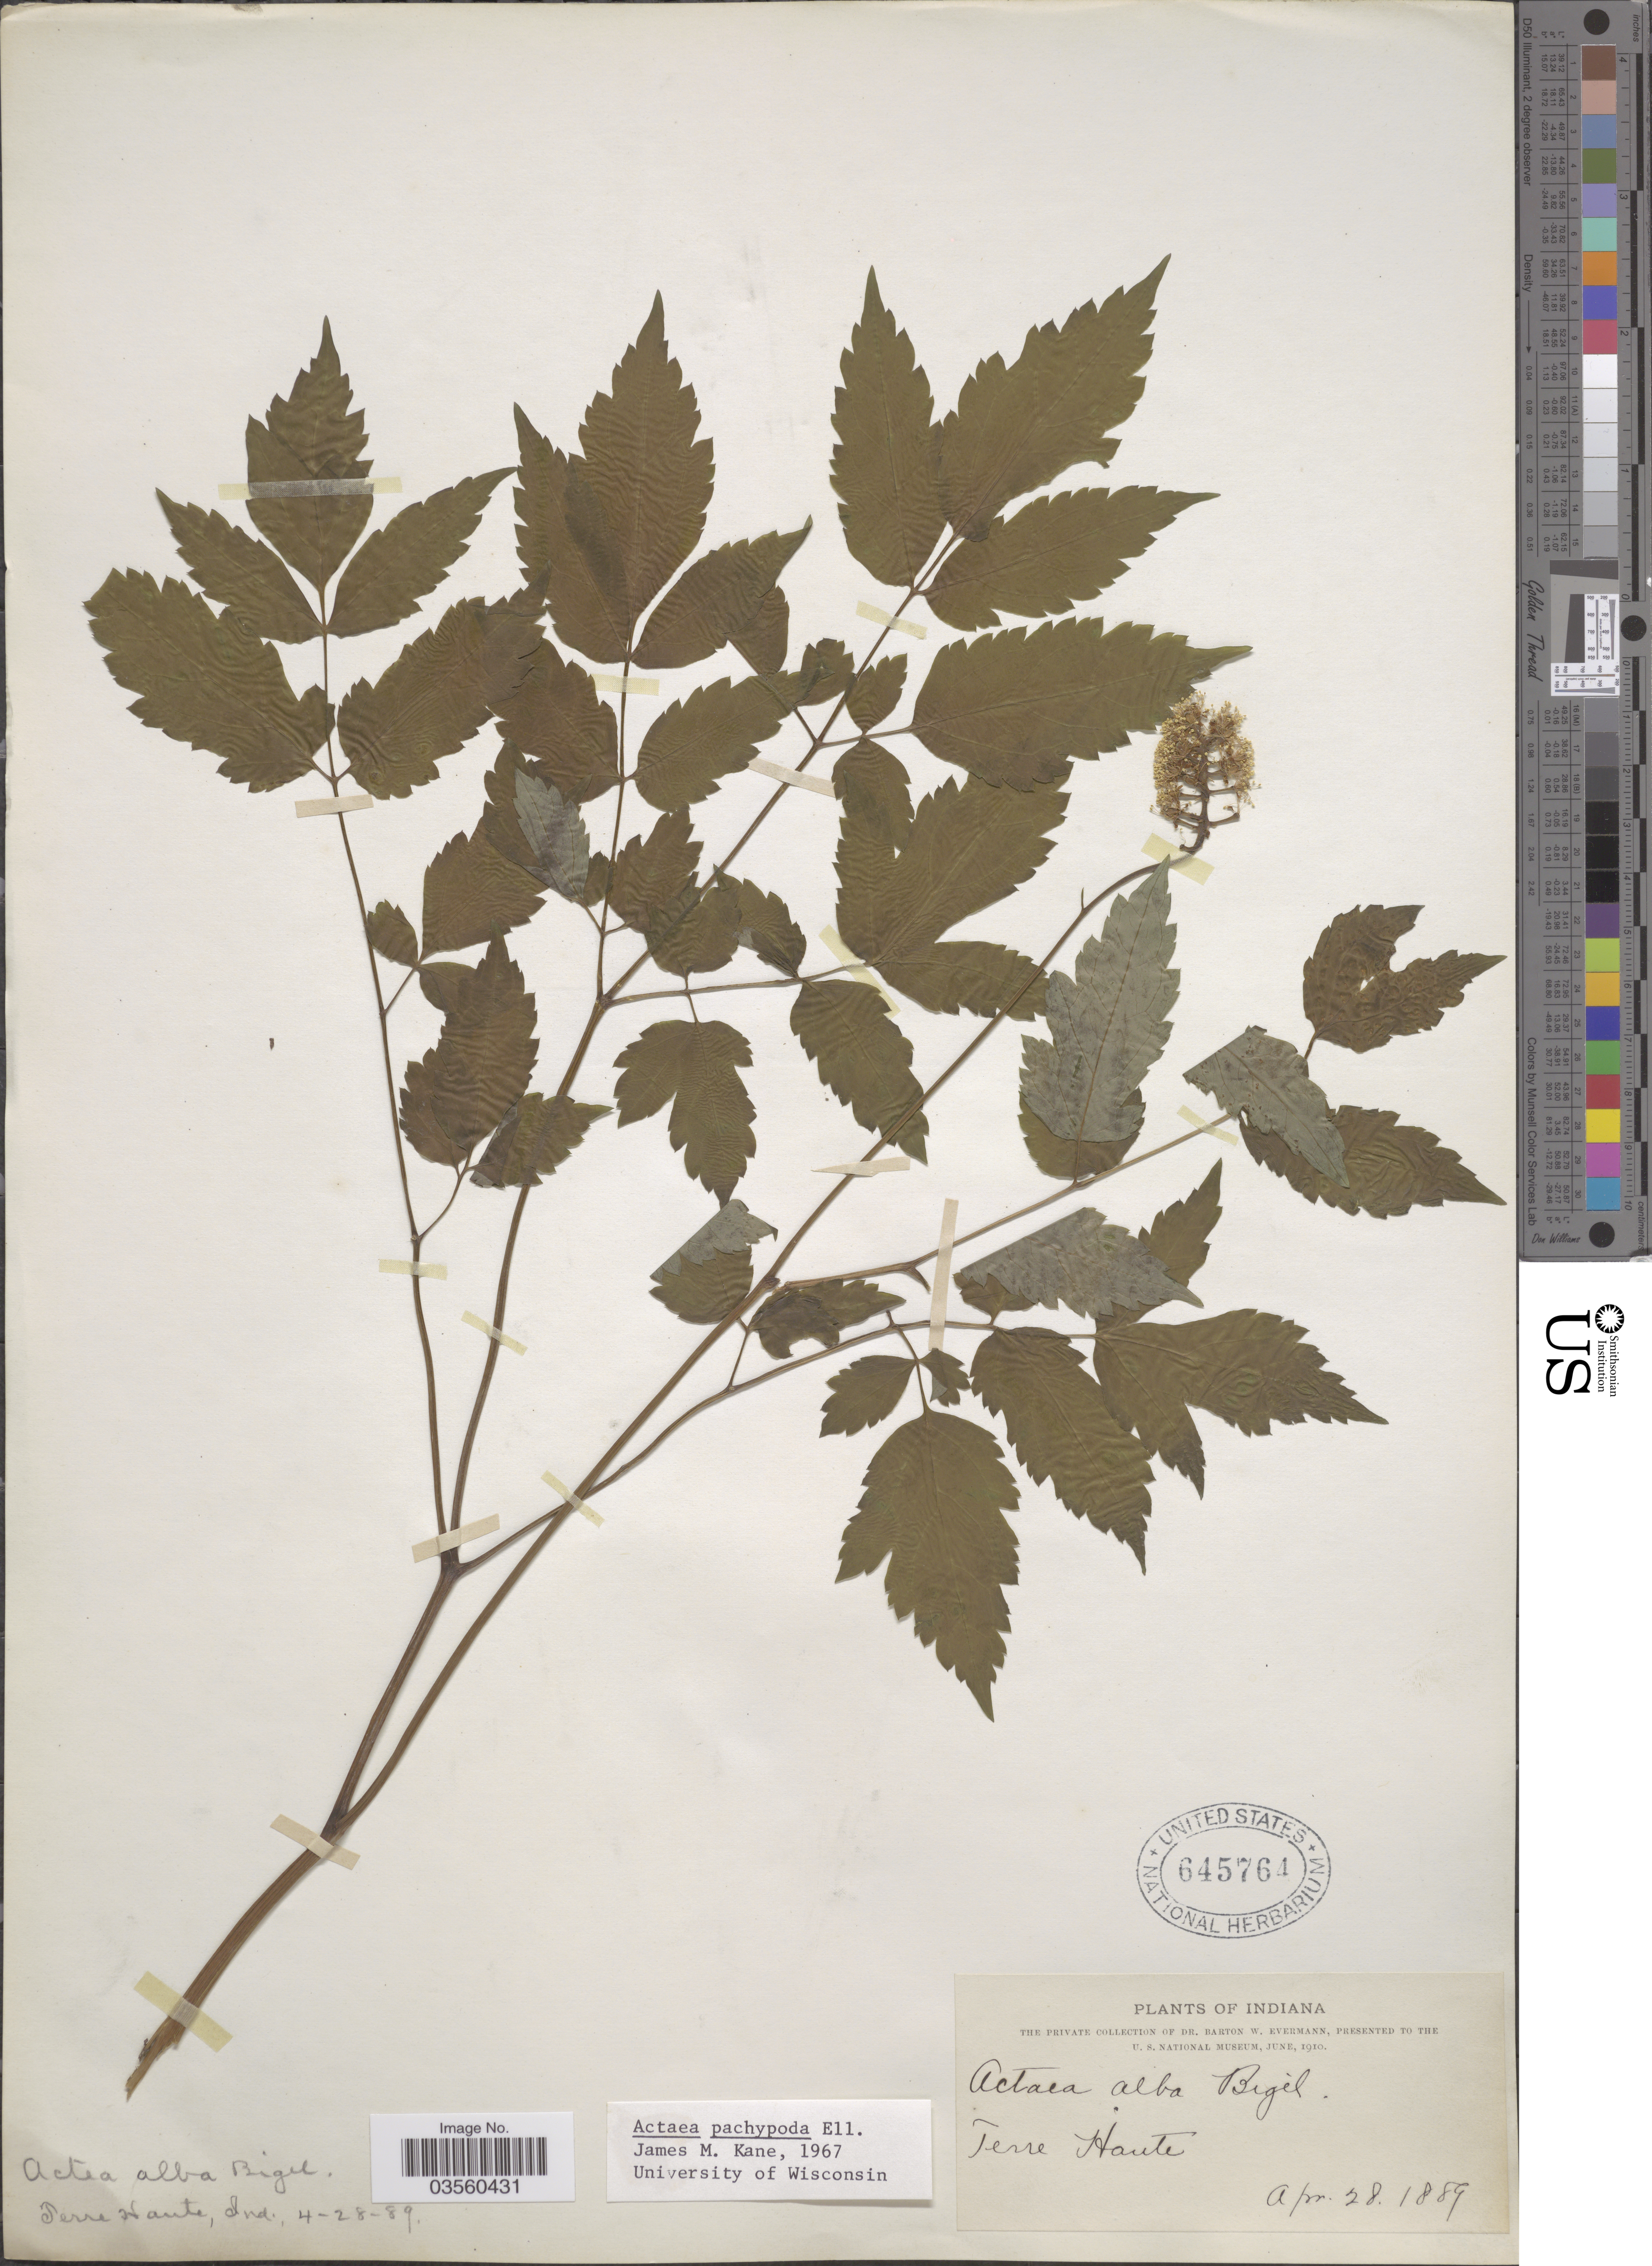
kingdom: Plantae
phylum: Tracheophyta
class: Magnoliopsida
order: Ranunculales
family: Ranunculaceae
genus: Actaea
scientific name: Actaea pachypoda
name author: Elliott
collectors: B. W. Evermann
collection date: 1889-04-28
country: United States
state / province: Indiana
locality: Terre Haute.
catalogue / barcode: US 645764